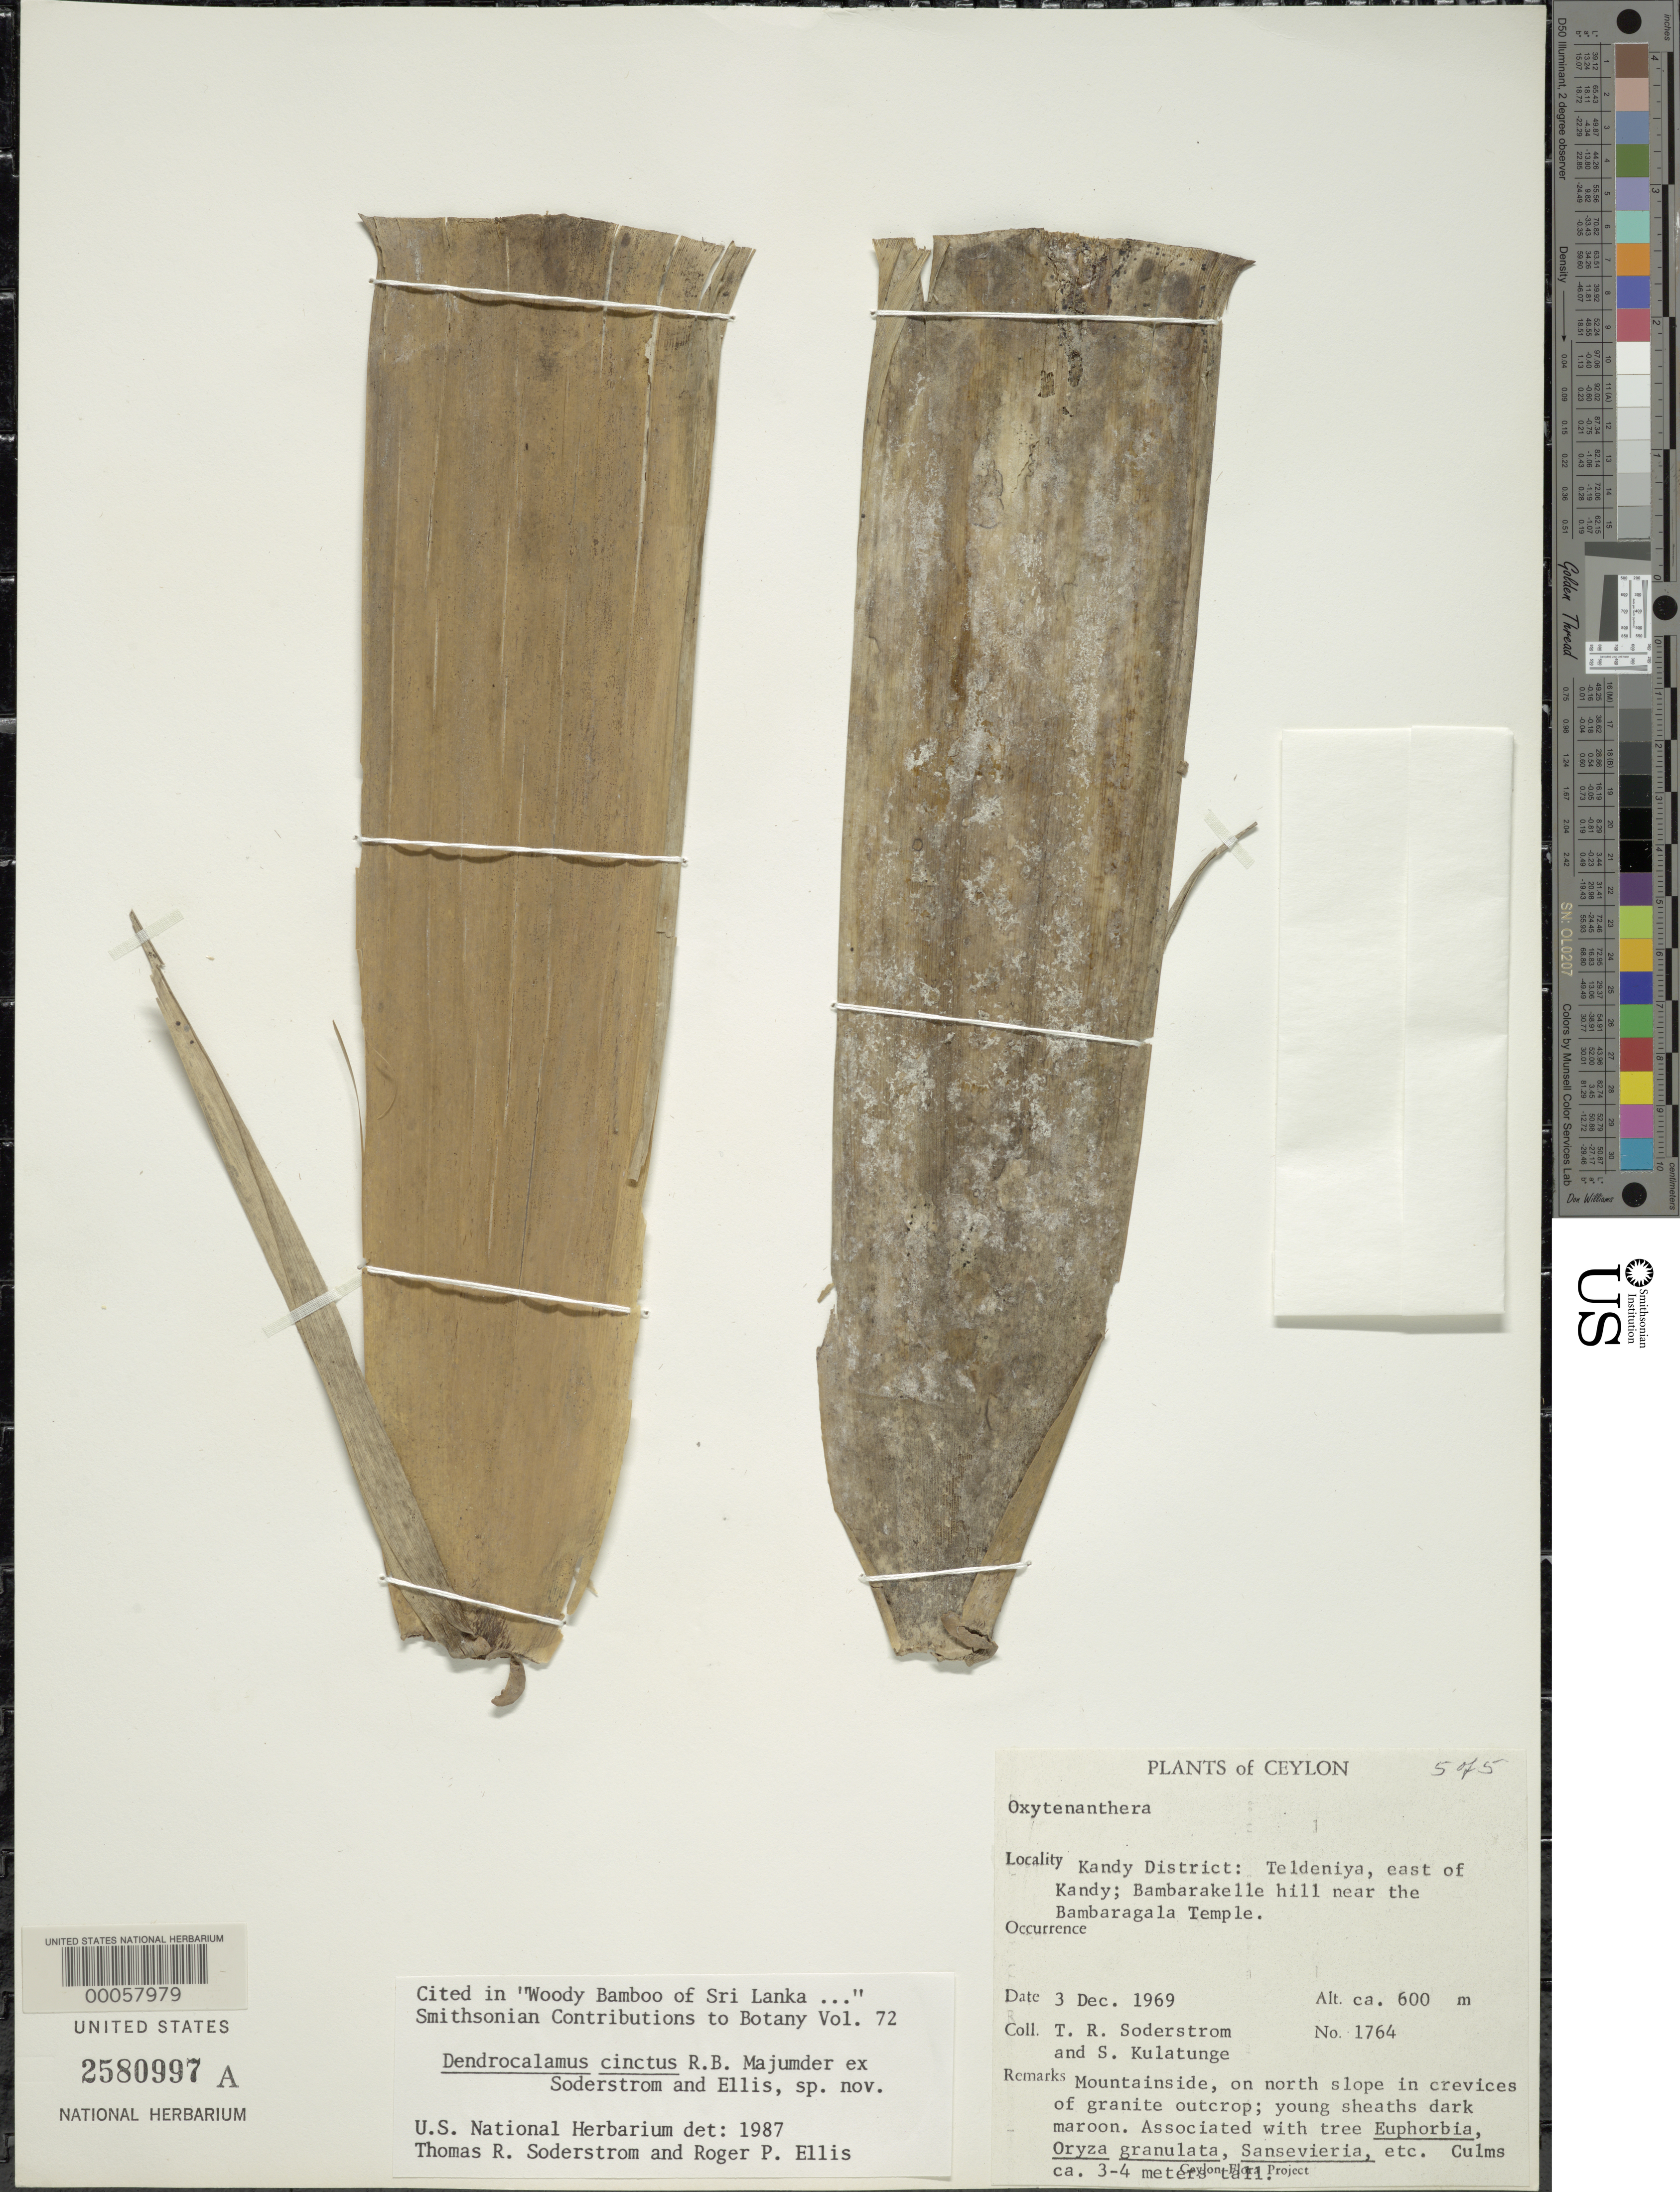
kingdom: Plantae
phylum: Tracheophyta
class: Liliopsida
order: Poales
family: Poaceae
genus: Dendrocalamus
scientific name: Dendrocalamus cinctus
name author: R.B. Majumder ex Soderstr. & R.P. Ellis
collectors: T. R. Soderstrom & S. Kulatunge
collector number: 1764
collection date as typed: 03 Dec 1969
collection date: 1969-12-03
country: Sri Lanka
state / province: Central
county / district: Kandy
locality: Teldeniya, E of Kandy, Bambarakelle Hill near the Bambaragala temple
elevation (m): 600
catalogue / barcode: US 2580997A